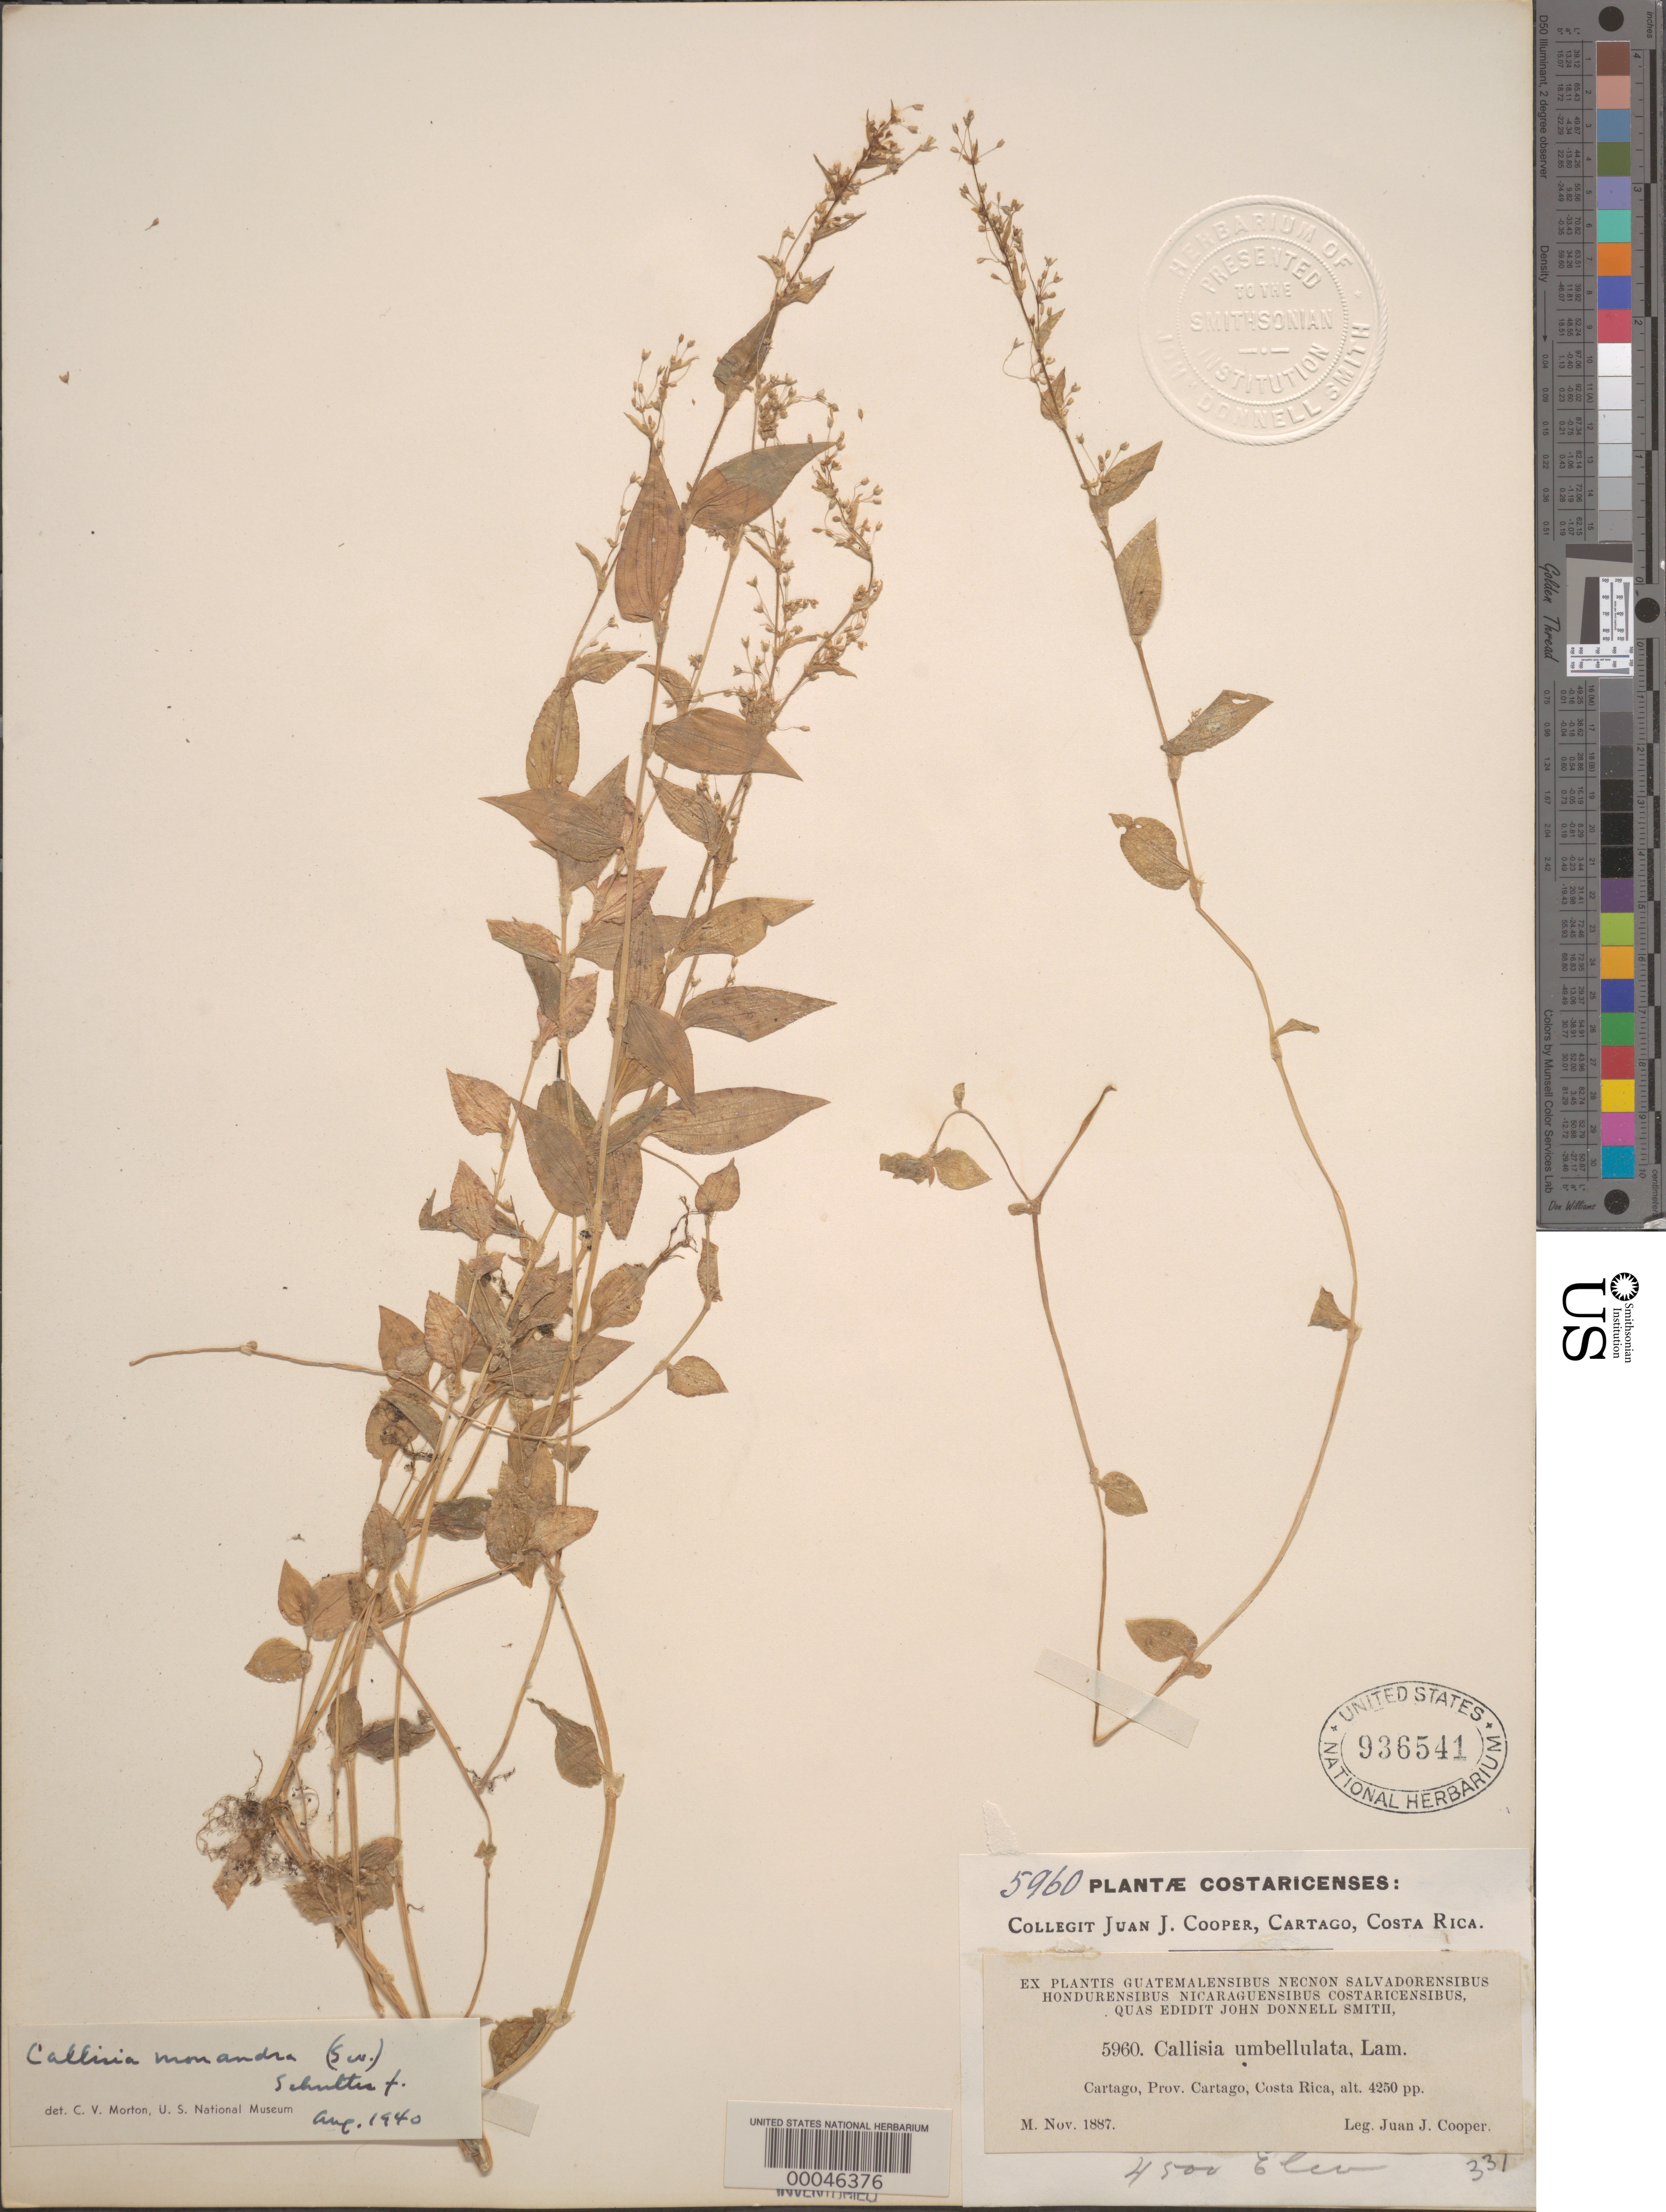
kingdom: Plantae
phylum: Tracheophyta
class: Liliopsida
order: Commelinales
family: Commelinaceae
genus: Callisia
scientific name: Callisia monandra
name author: (Sw.) Schult. & Schult. f.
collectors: J. J. Cooper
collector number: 5960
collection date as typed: Nov 1887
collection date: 1887-11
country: Costa Rica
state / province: Cartago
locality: Cartago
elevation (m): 1296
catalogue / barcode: US 936541